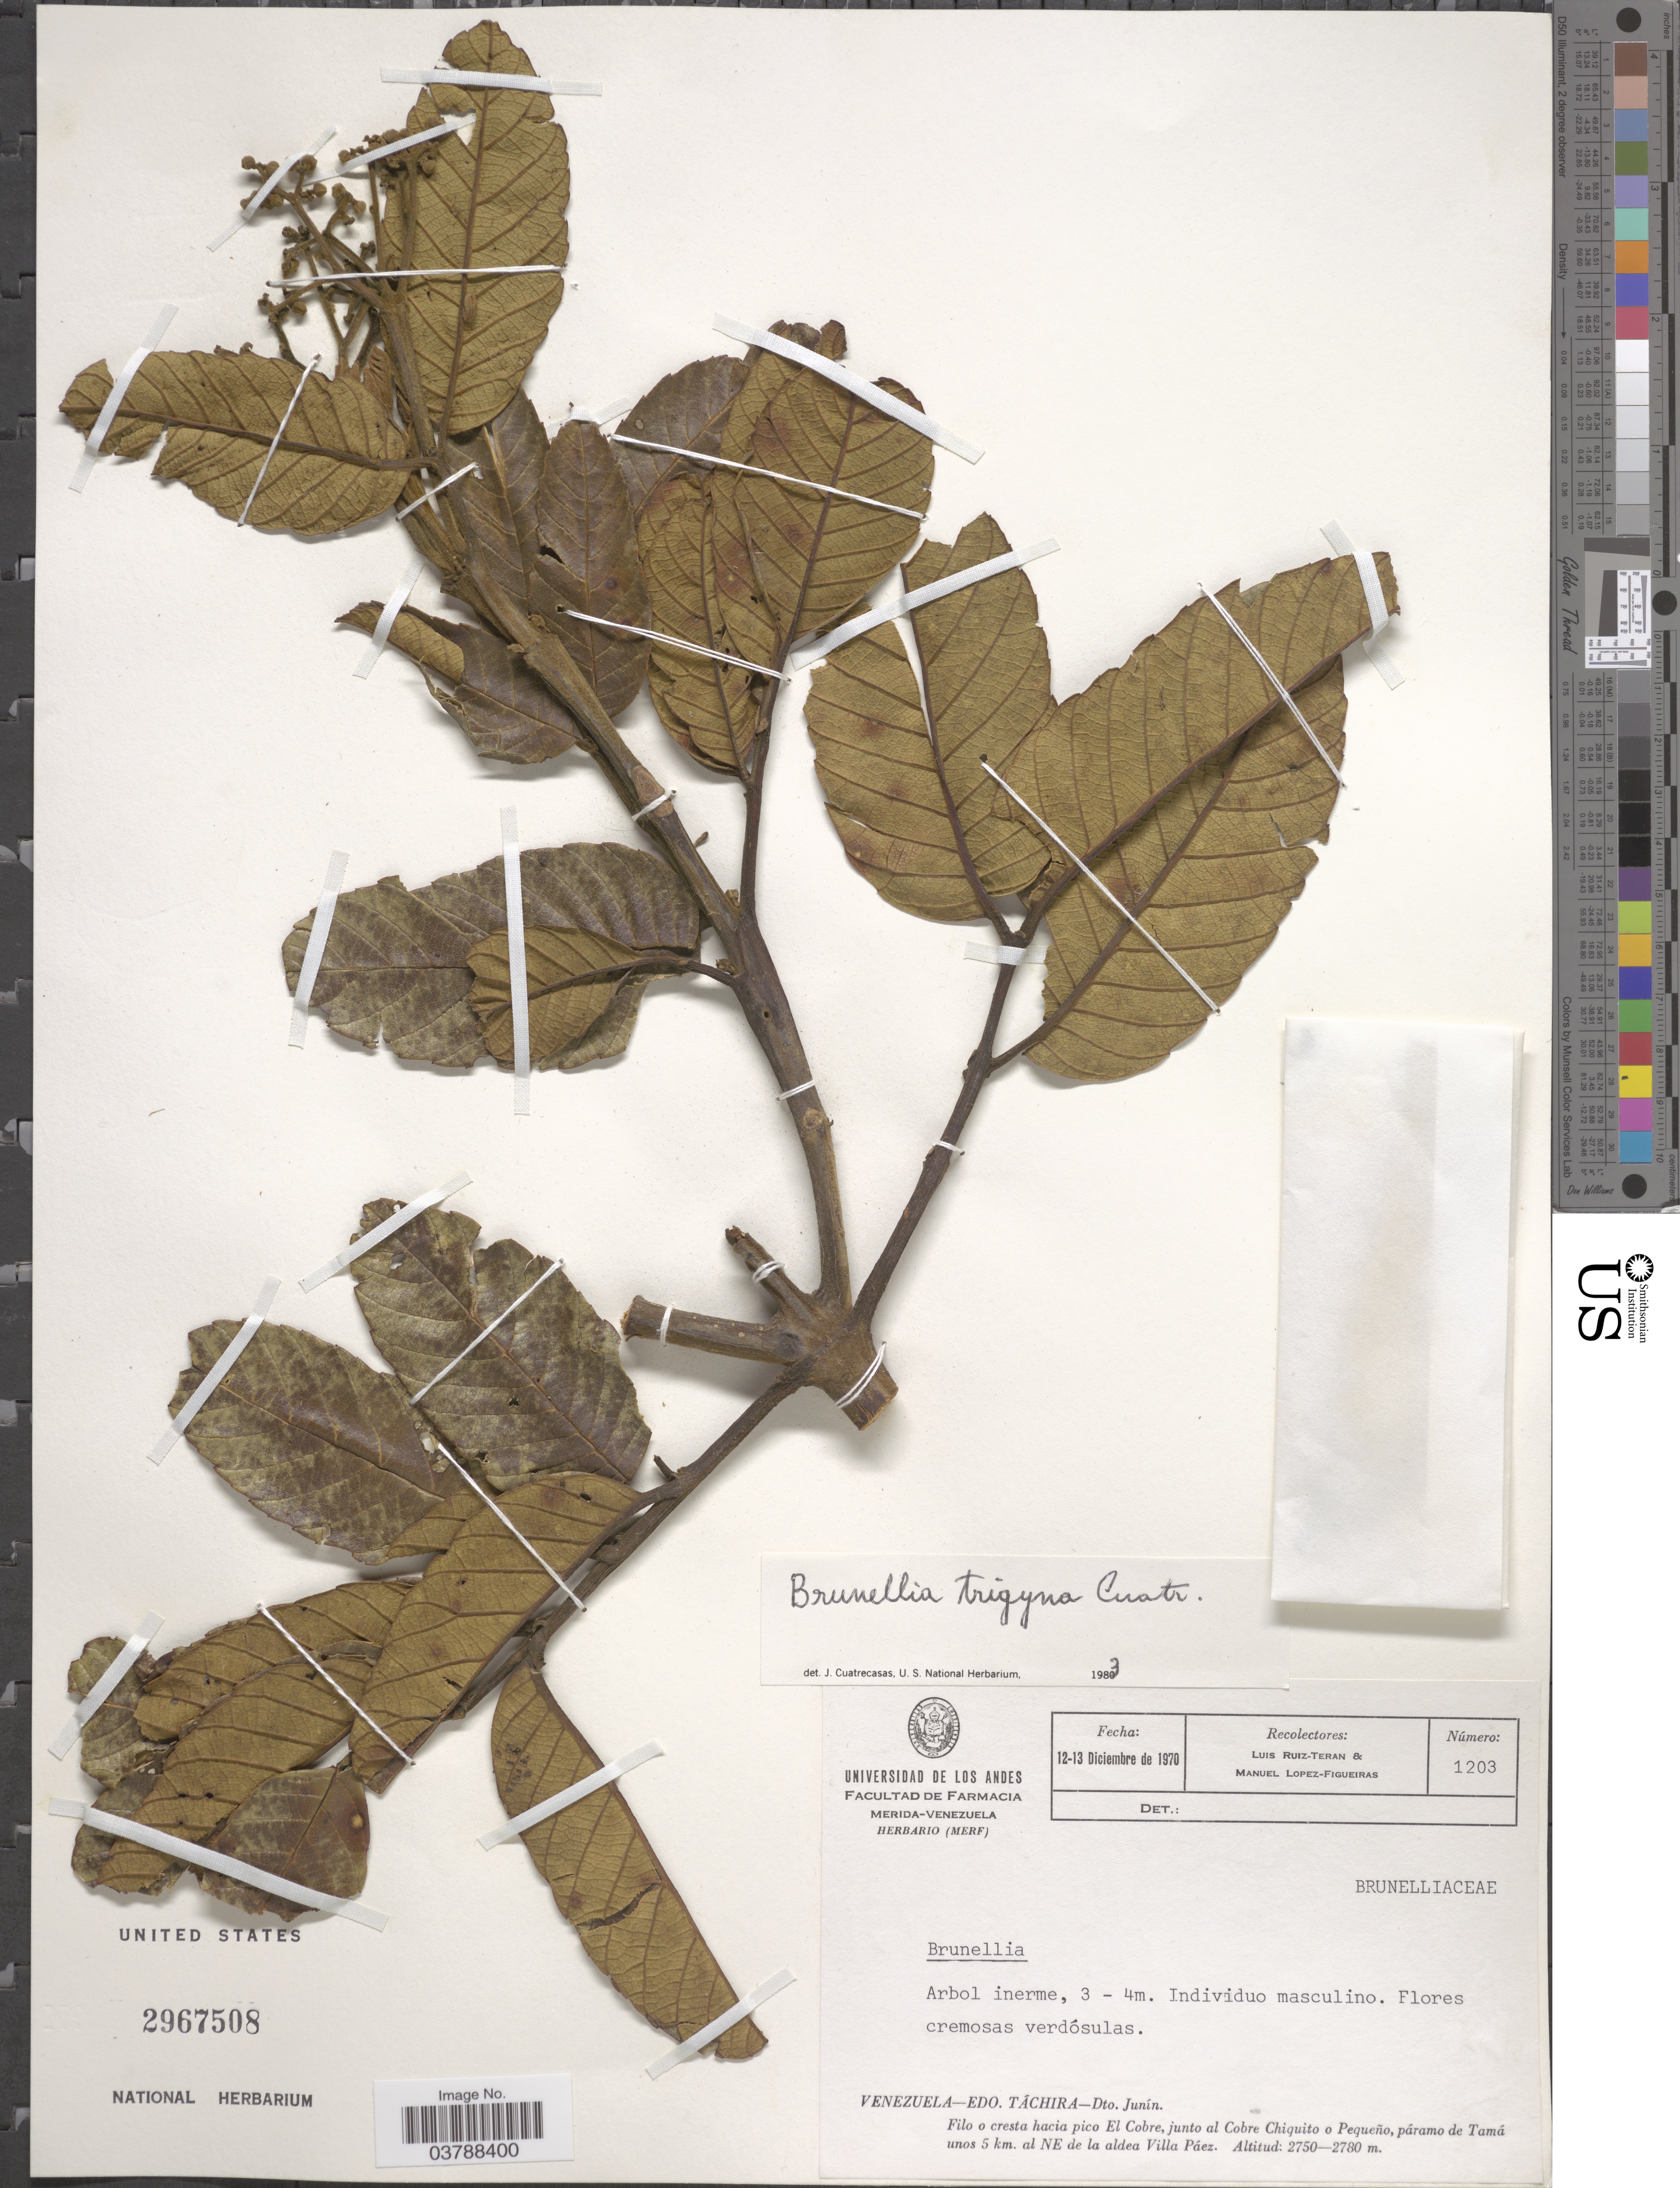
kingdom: Plantae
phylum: Tracheophyta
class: Magnoliopsida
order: Oxalidales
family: Brunelliaceae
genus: Brunellia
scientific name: Brunellia trigyna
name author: Cuatrec.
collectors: L. E. Ruíz-Terán & M. López Figueiras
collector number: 1203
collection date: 1970-12-12/1970-12-13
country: Venezuela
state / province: Tachira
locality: Edo. Táchira - Dto. Junín. Filo o cresta hacia pico El Cobre, junto al Cobre Chiquito o Pequeño, páramo de Tamá unos 5 km. al NE de la aldea Villa Páez.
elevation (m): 2750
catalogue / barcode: US 2967508